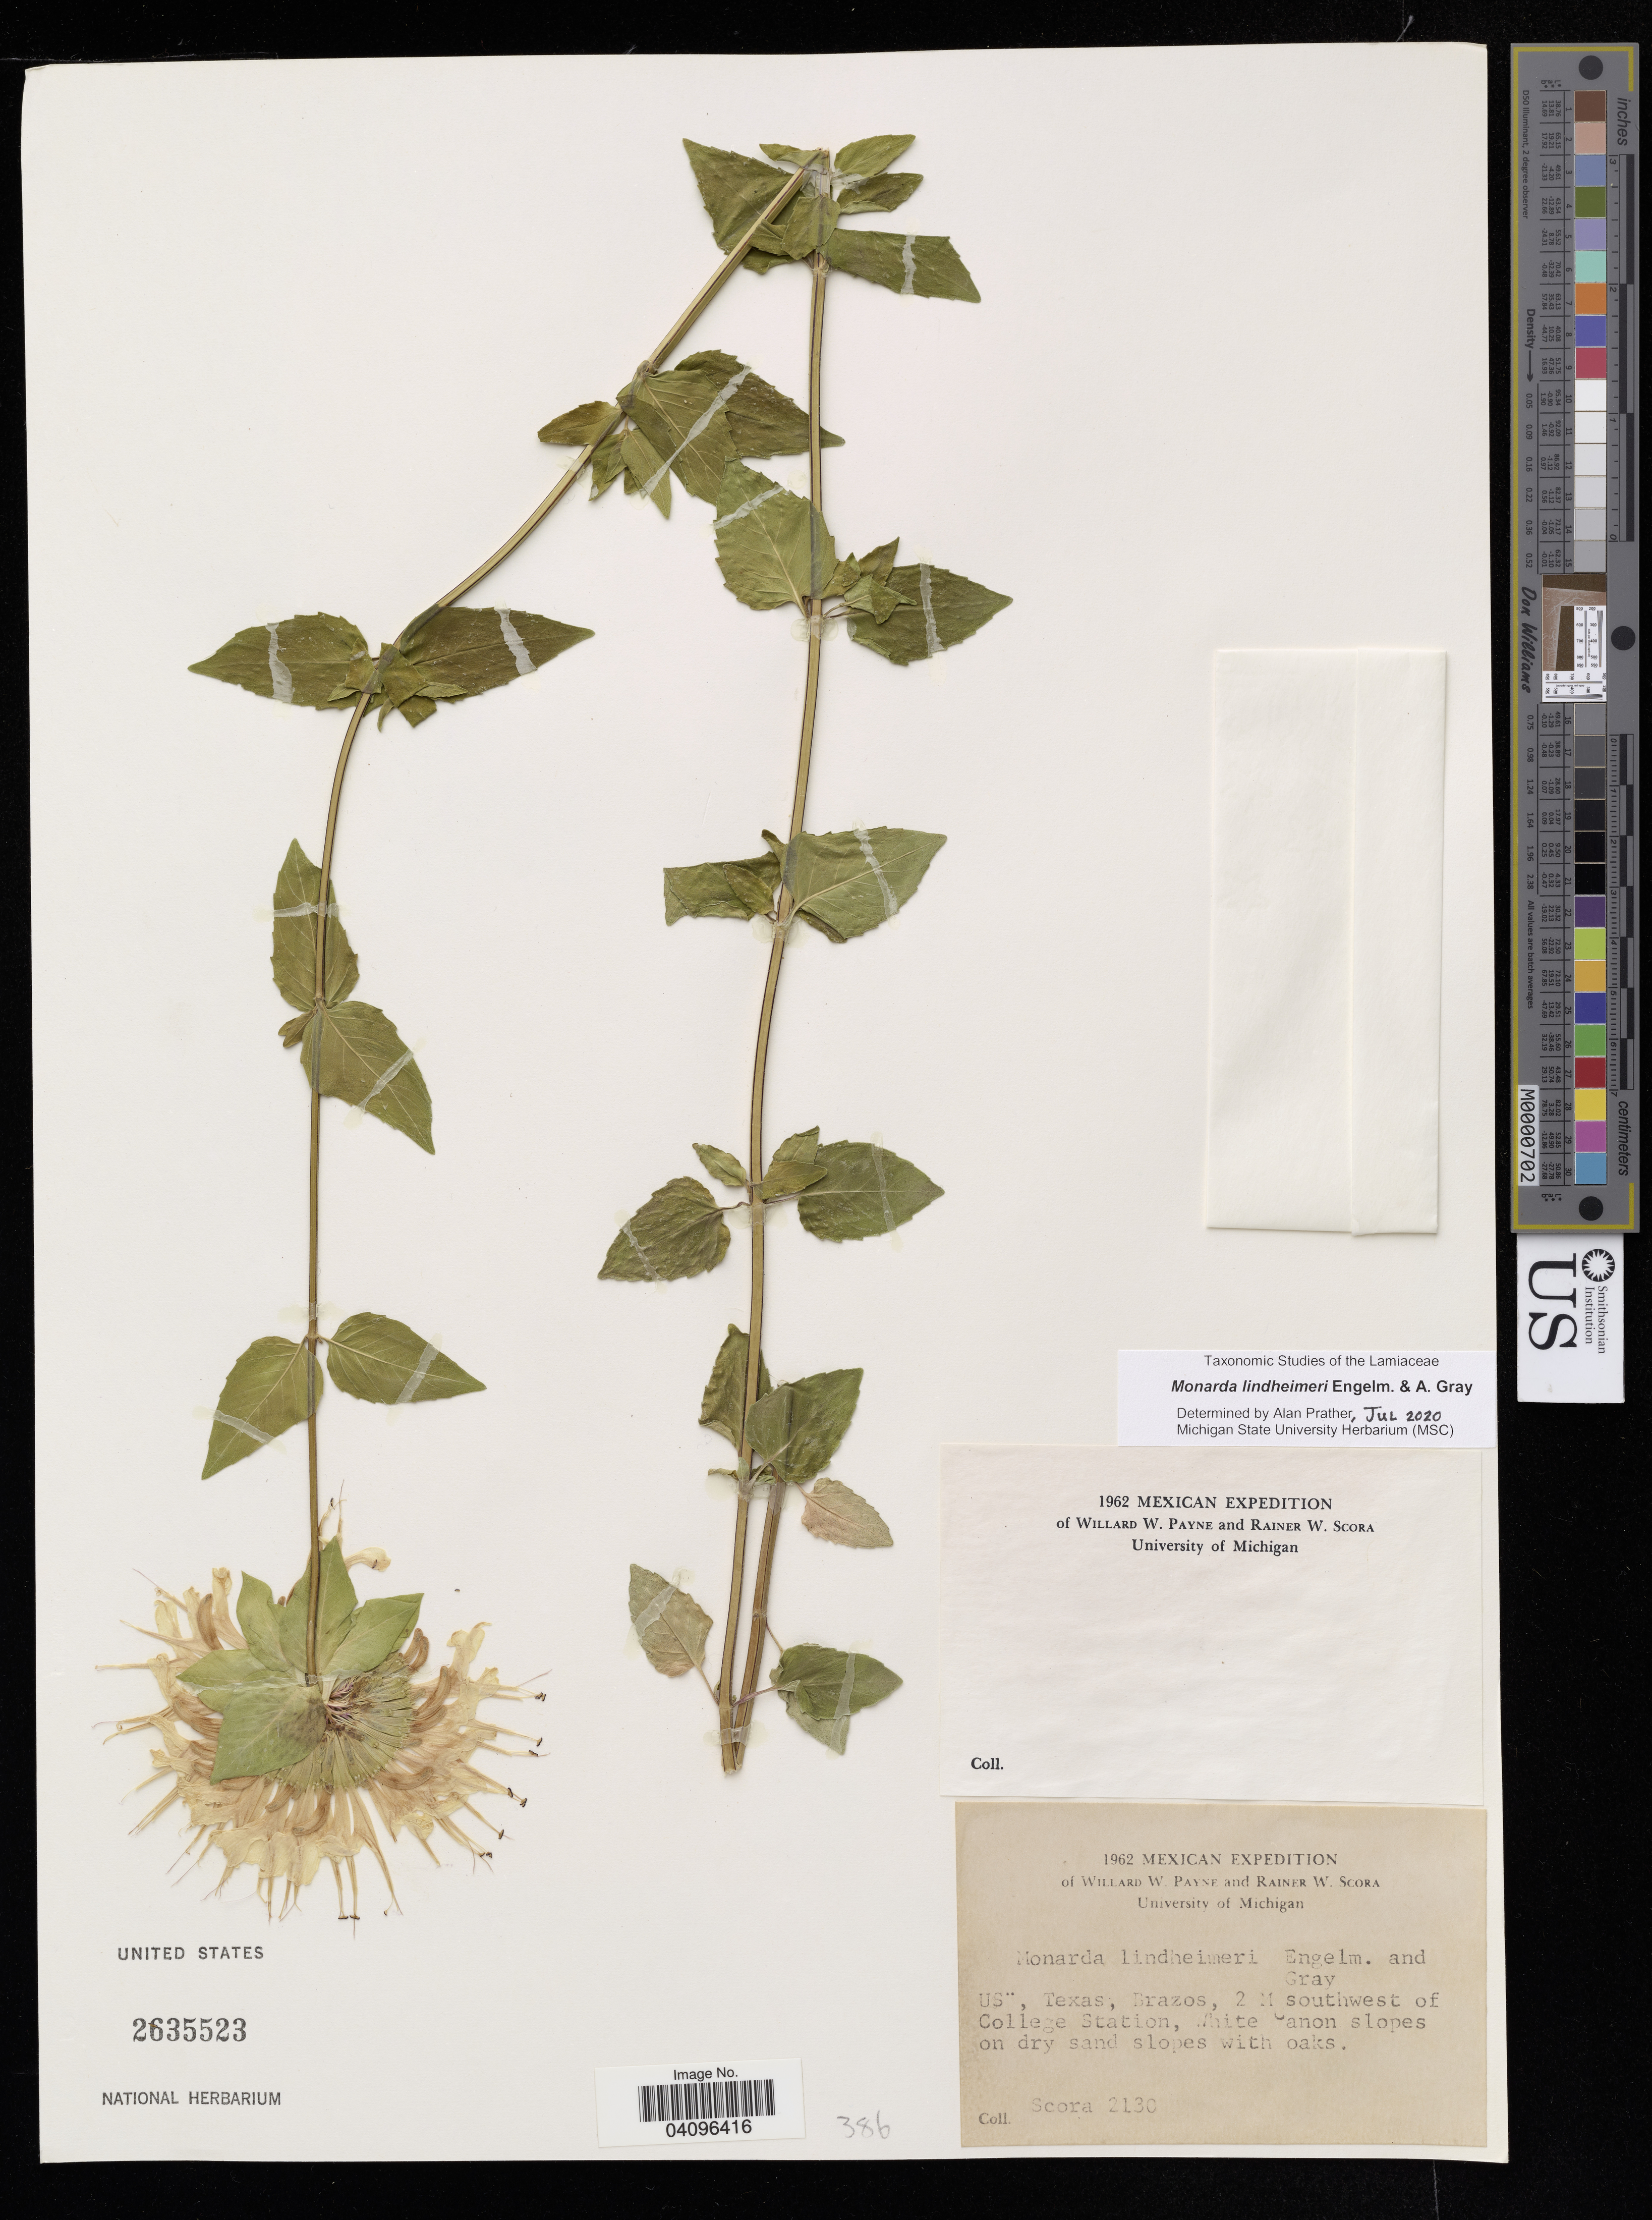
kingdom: Plantae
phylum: Tracheophyta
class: Magnoliopsida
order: Lamiales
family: Lamiaceae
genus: Monarda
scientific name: Monarda lindheimeri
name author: Engelm. & A. Gray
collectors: R. Scora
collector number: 2130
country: United States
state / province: Texas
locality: Brazos, 2 M southwest of College Station.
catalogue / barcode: US 2635523